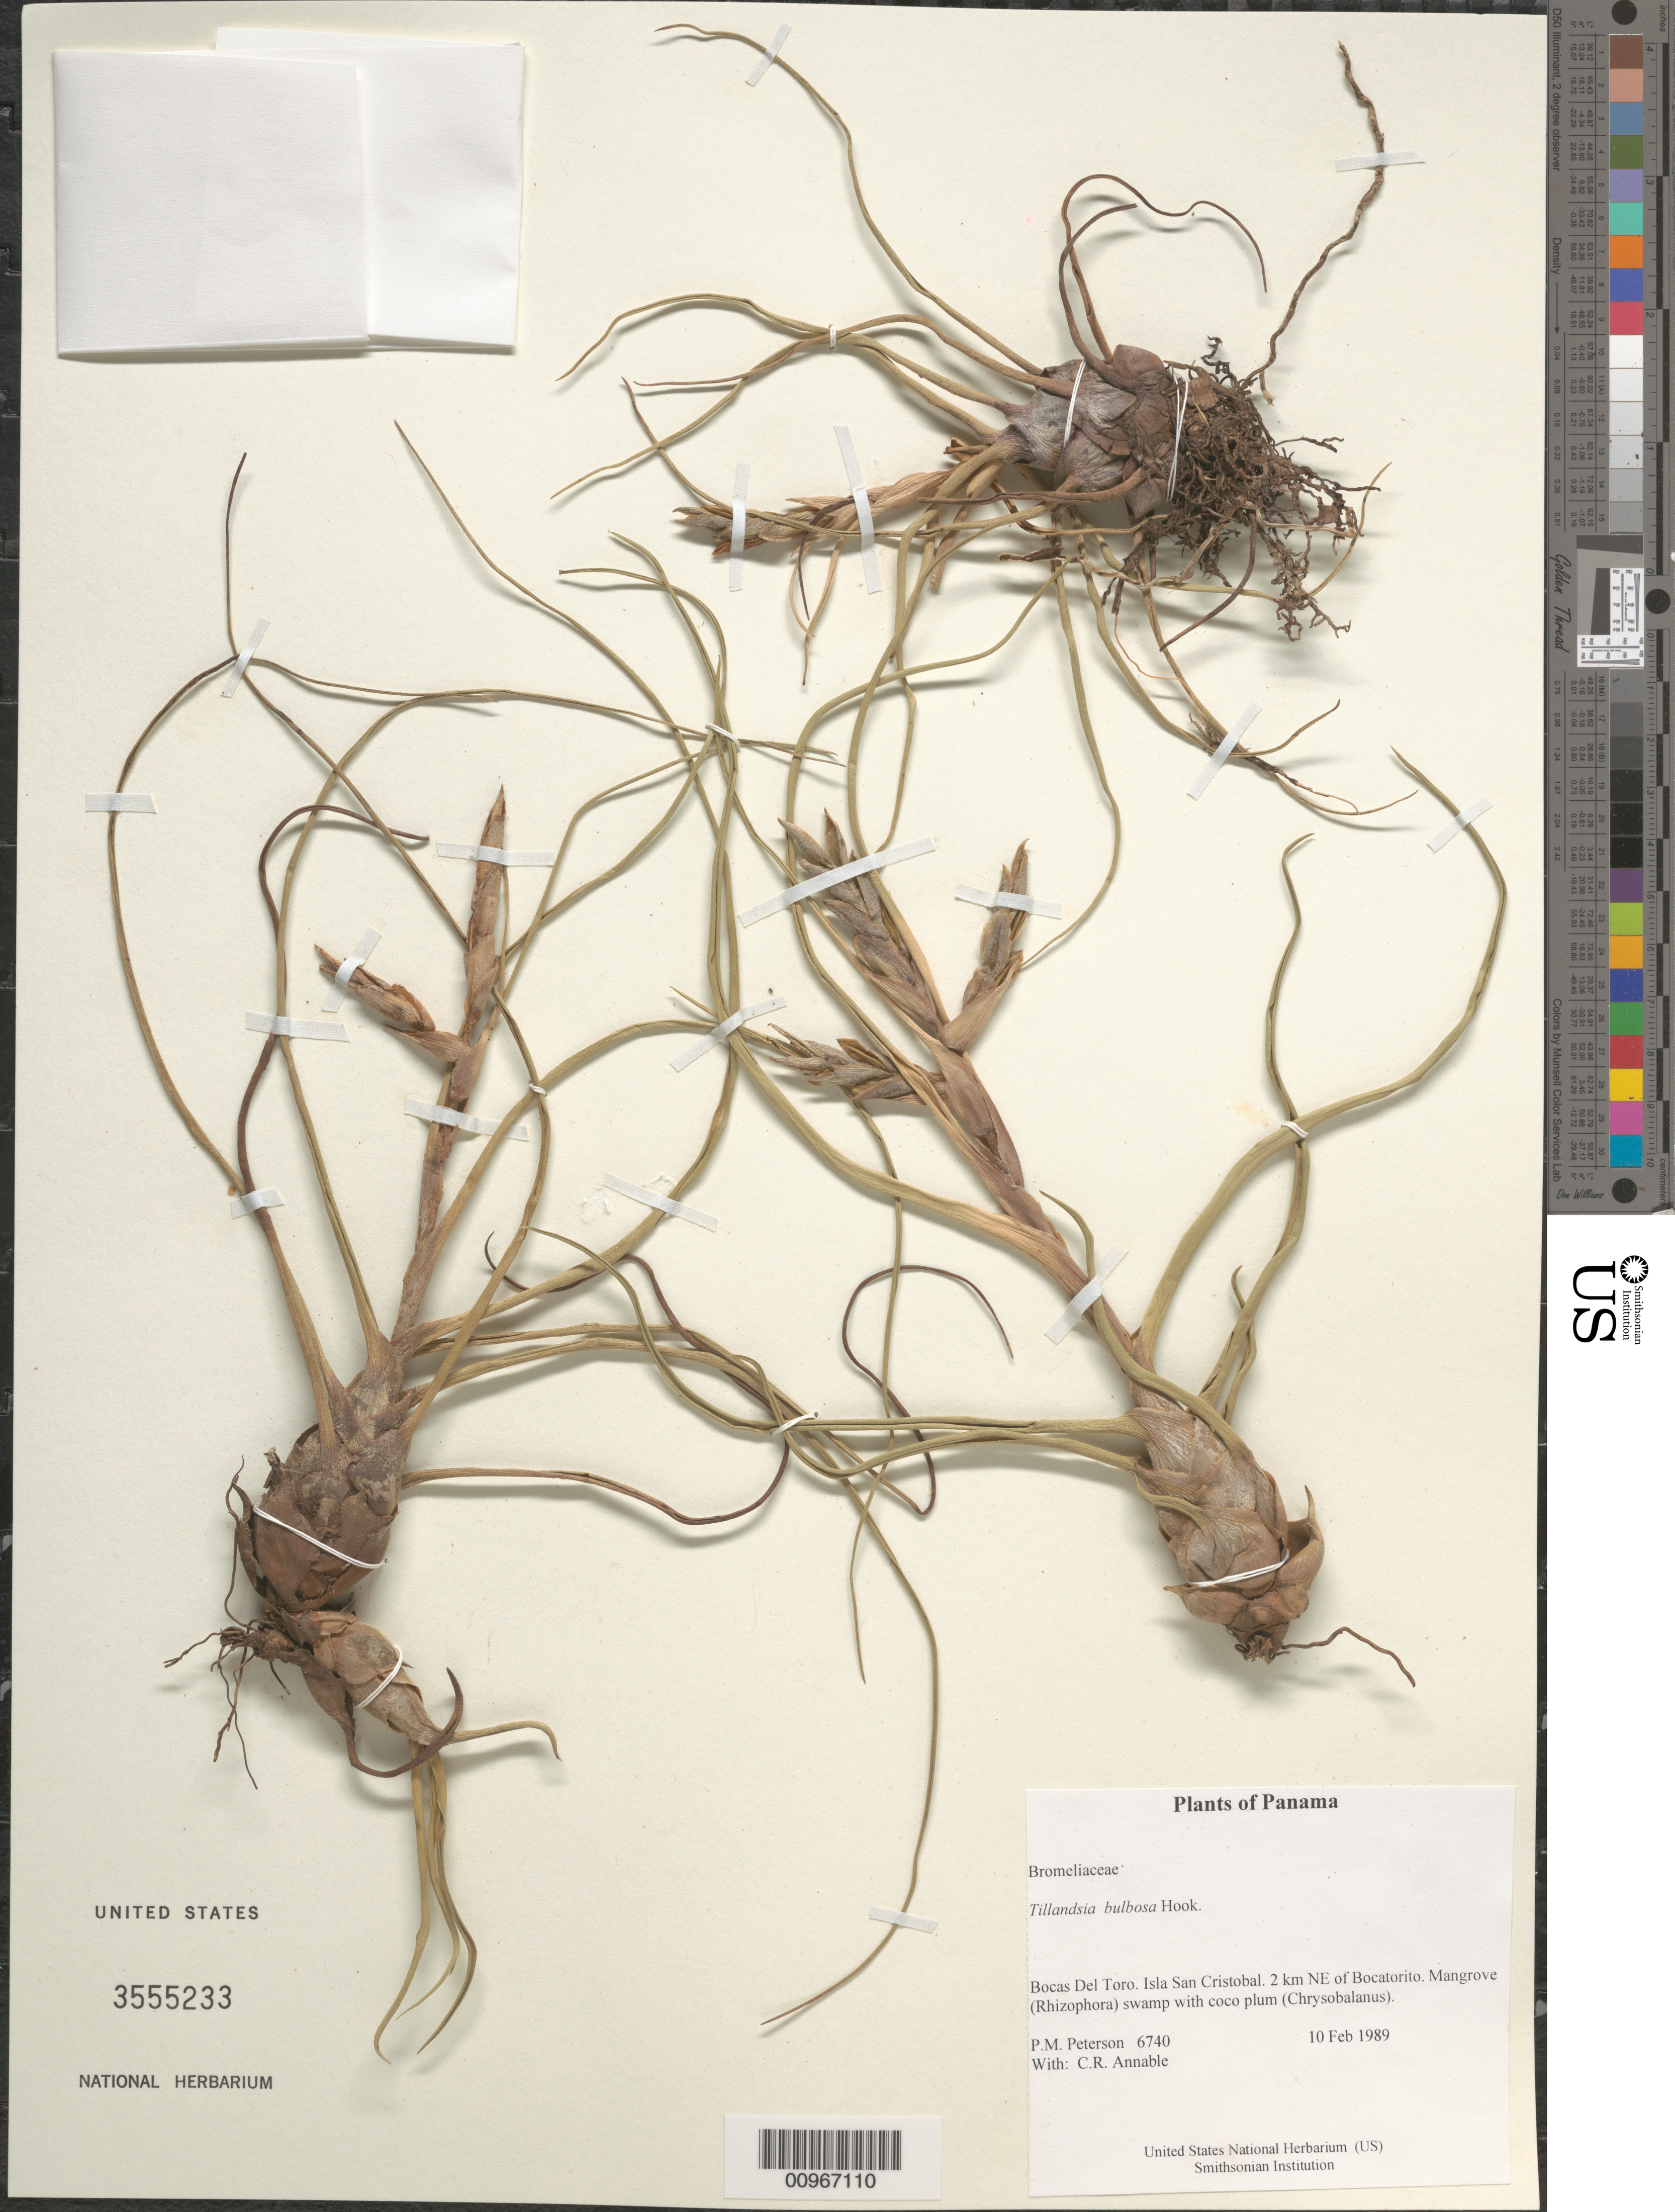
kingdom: Plantae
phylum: Tracheophyta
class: Liliopsida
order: Poales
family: Bromeliaceae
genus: Tillandsia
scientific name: Tillandsia bulbosa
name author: Hook.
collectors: P. M. Peterson & C. R. Annable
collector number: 06740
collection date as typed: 10 Feb 1989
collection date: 1989-02-10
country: Panama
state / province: Bocas del Toro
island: San Cristobal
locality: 2 km NE of Bocatorito.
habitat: Mangrove (Rhizophora) swamp with coco plum (Chrysobalanus).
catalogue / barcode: US 3555233